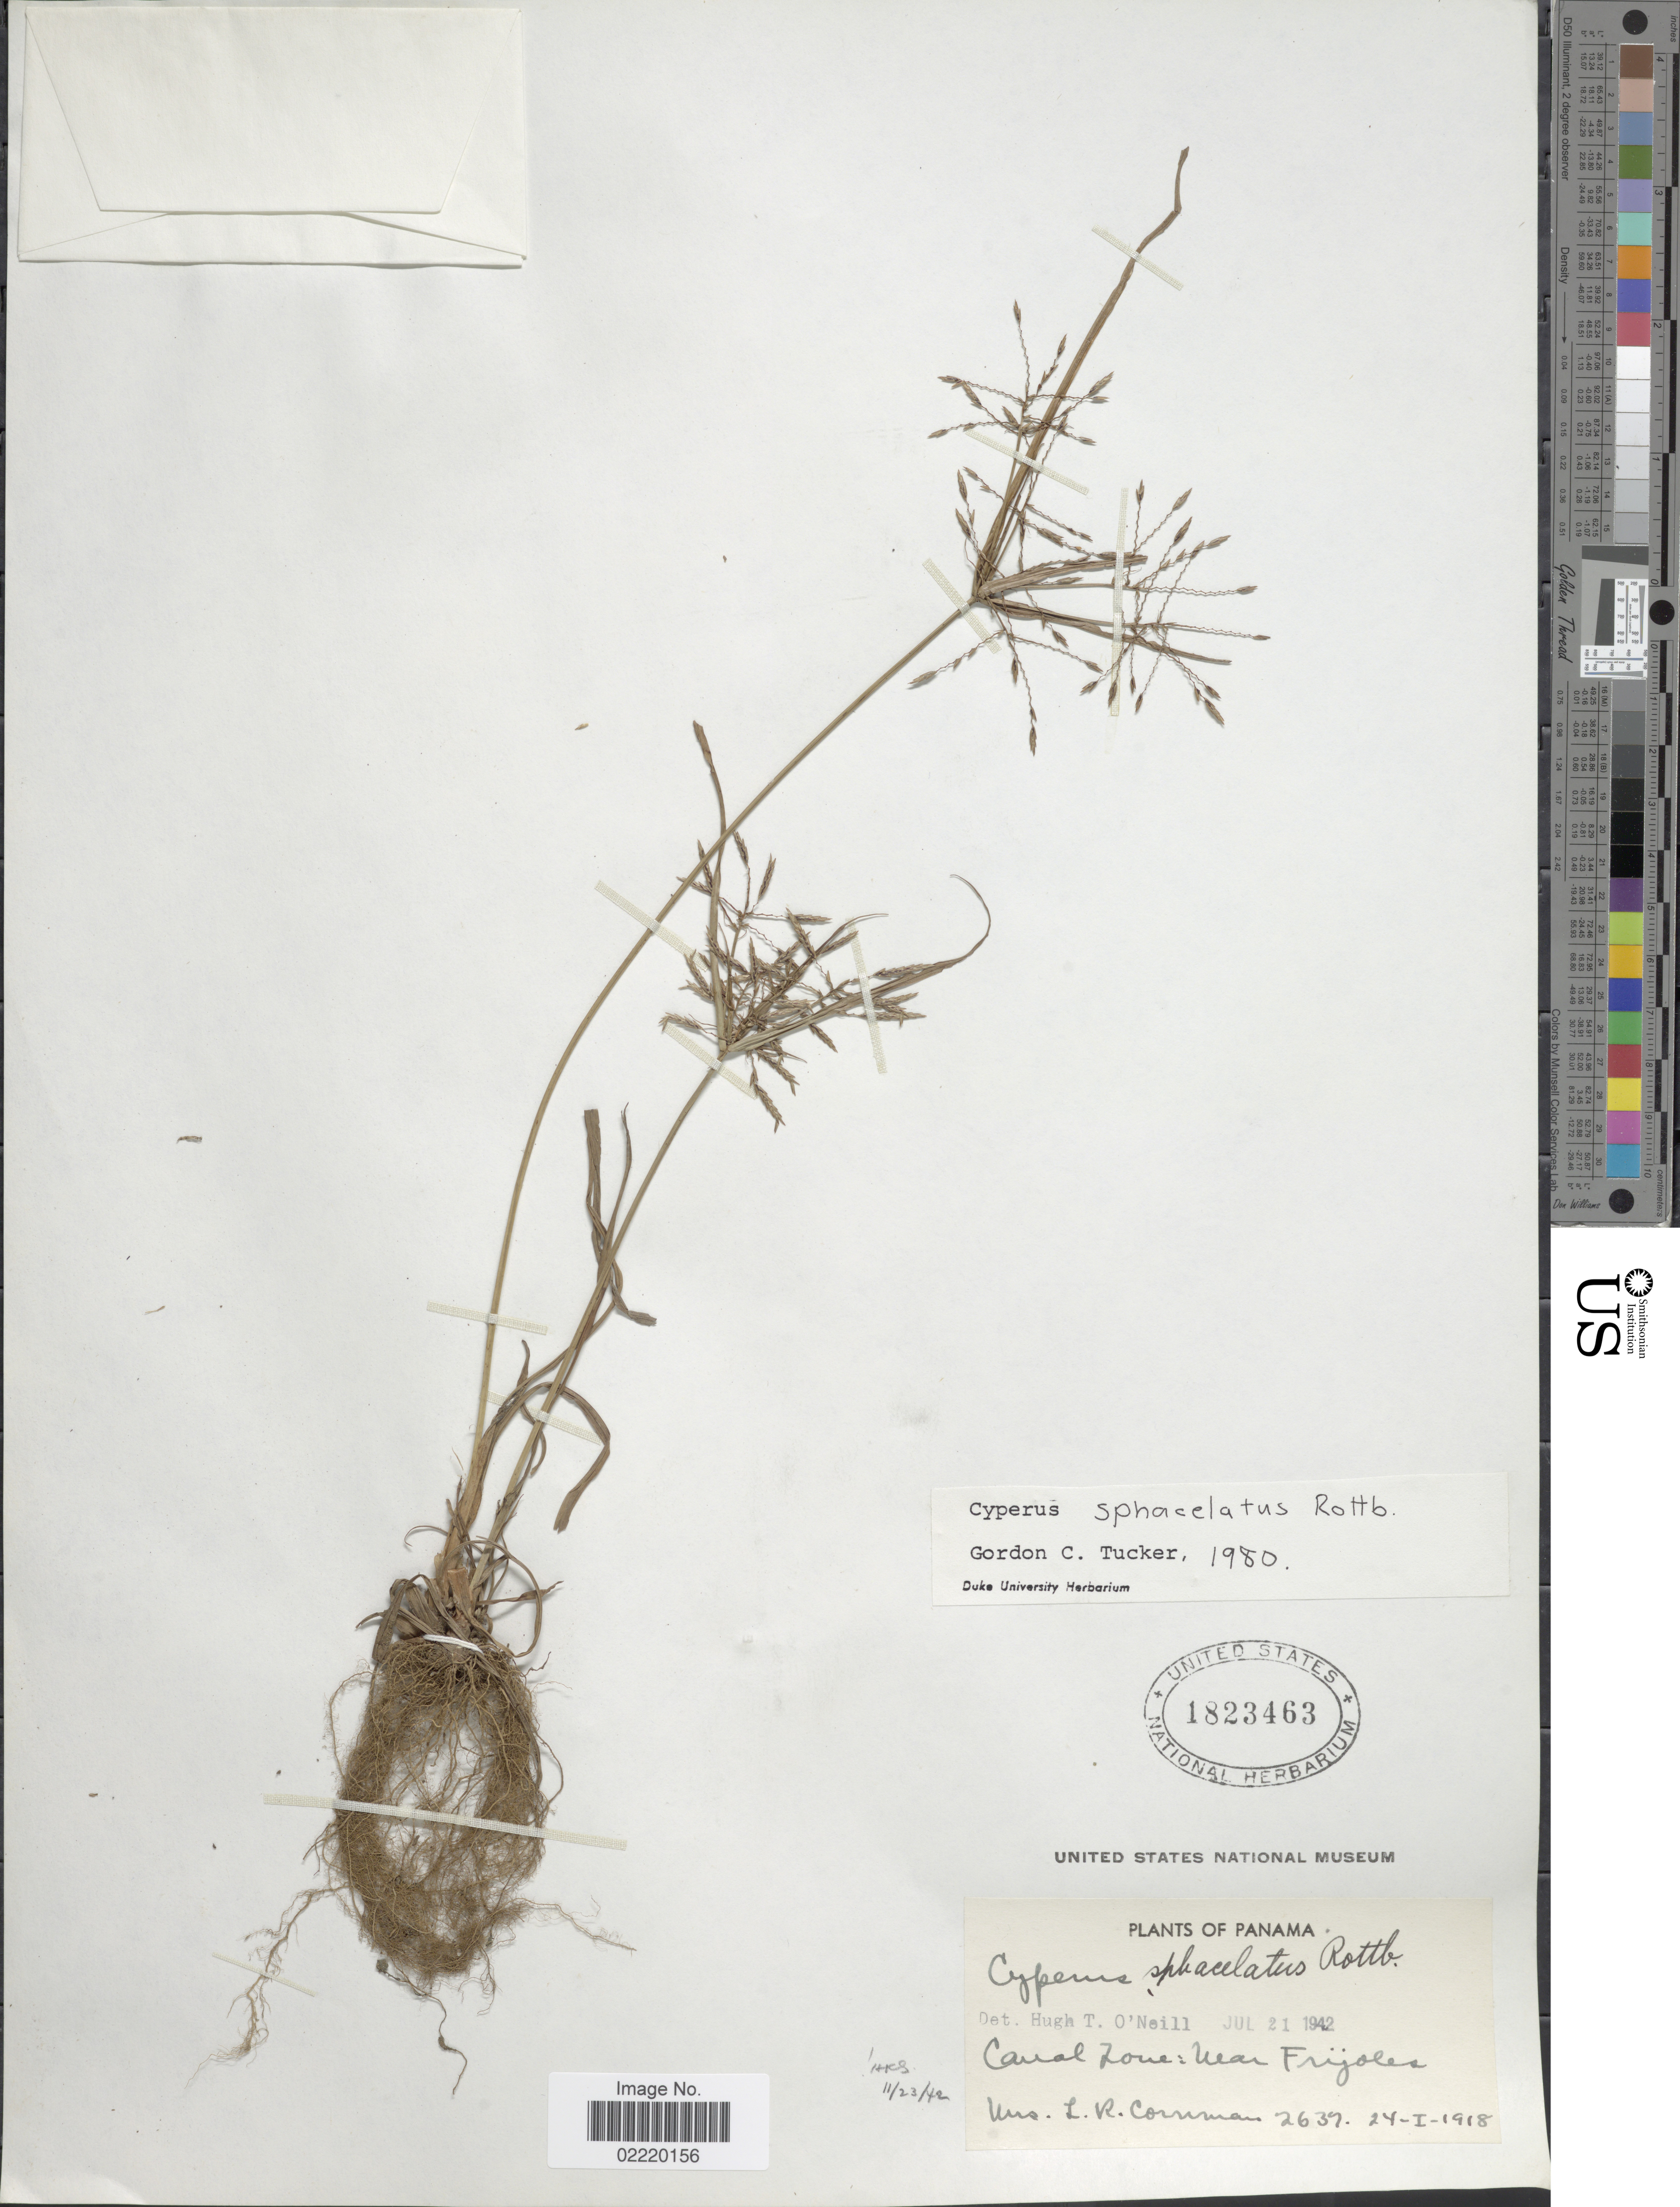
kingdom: Plantae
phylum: Tracheophyta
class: Liliopsida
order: Poales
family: Cyperaceae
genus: Cyperus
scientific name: Cyperus sphacelatus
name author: Rottb.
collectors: L. Cornman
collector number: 2637*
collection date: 1918-01-24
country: Panama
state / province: Colón / Panamá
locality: Canal Zone: Near Frijoles.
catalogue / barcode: US 1823463